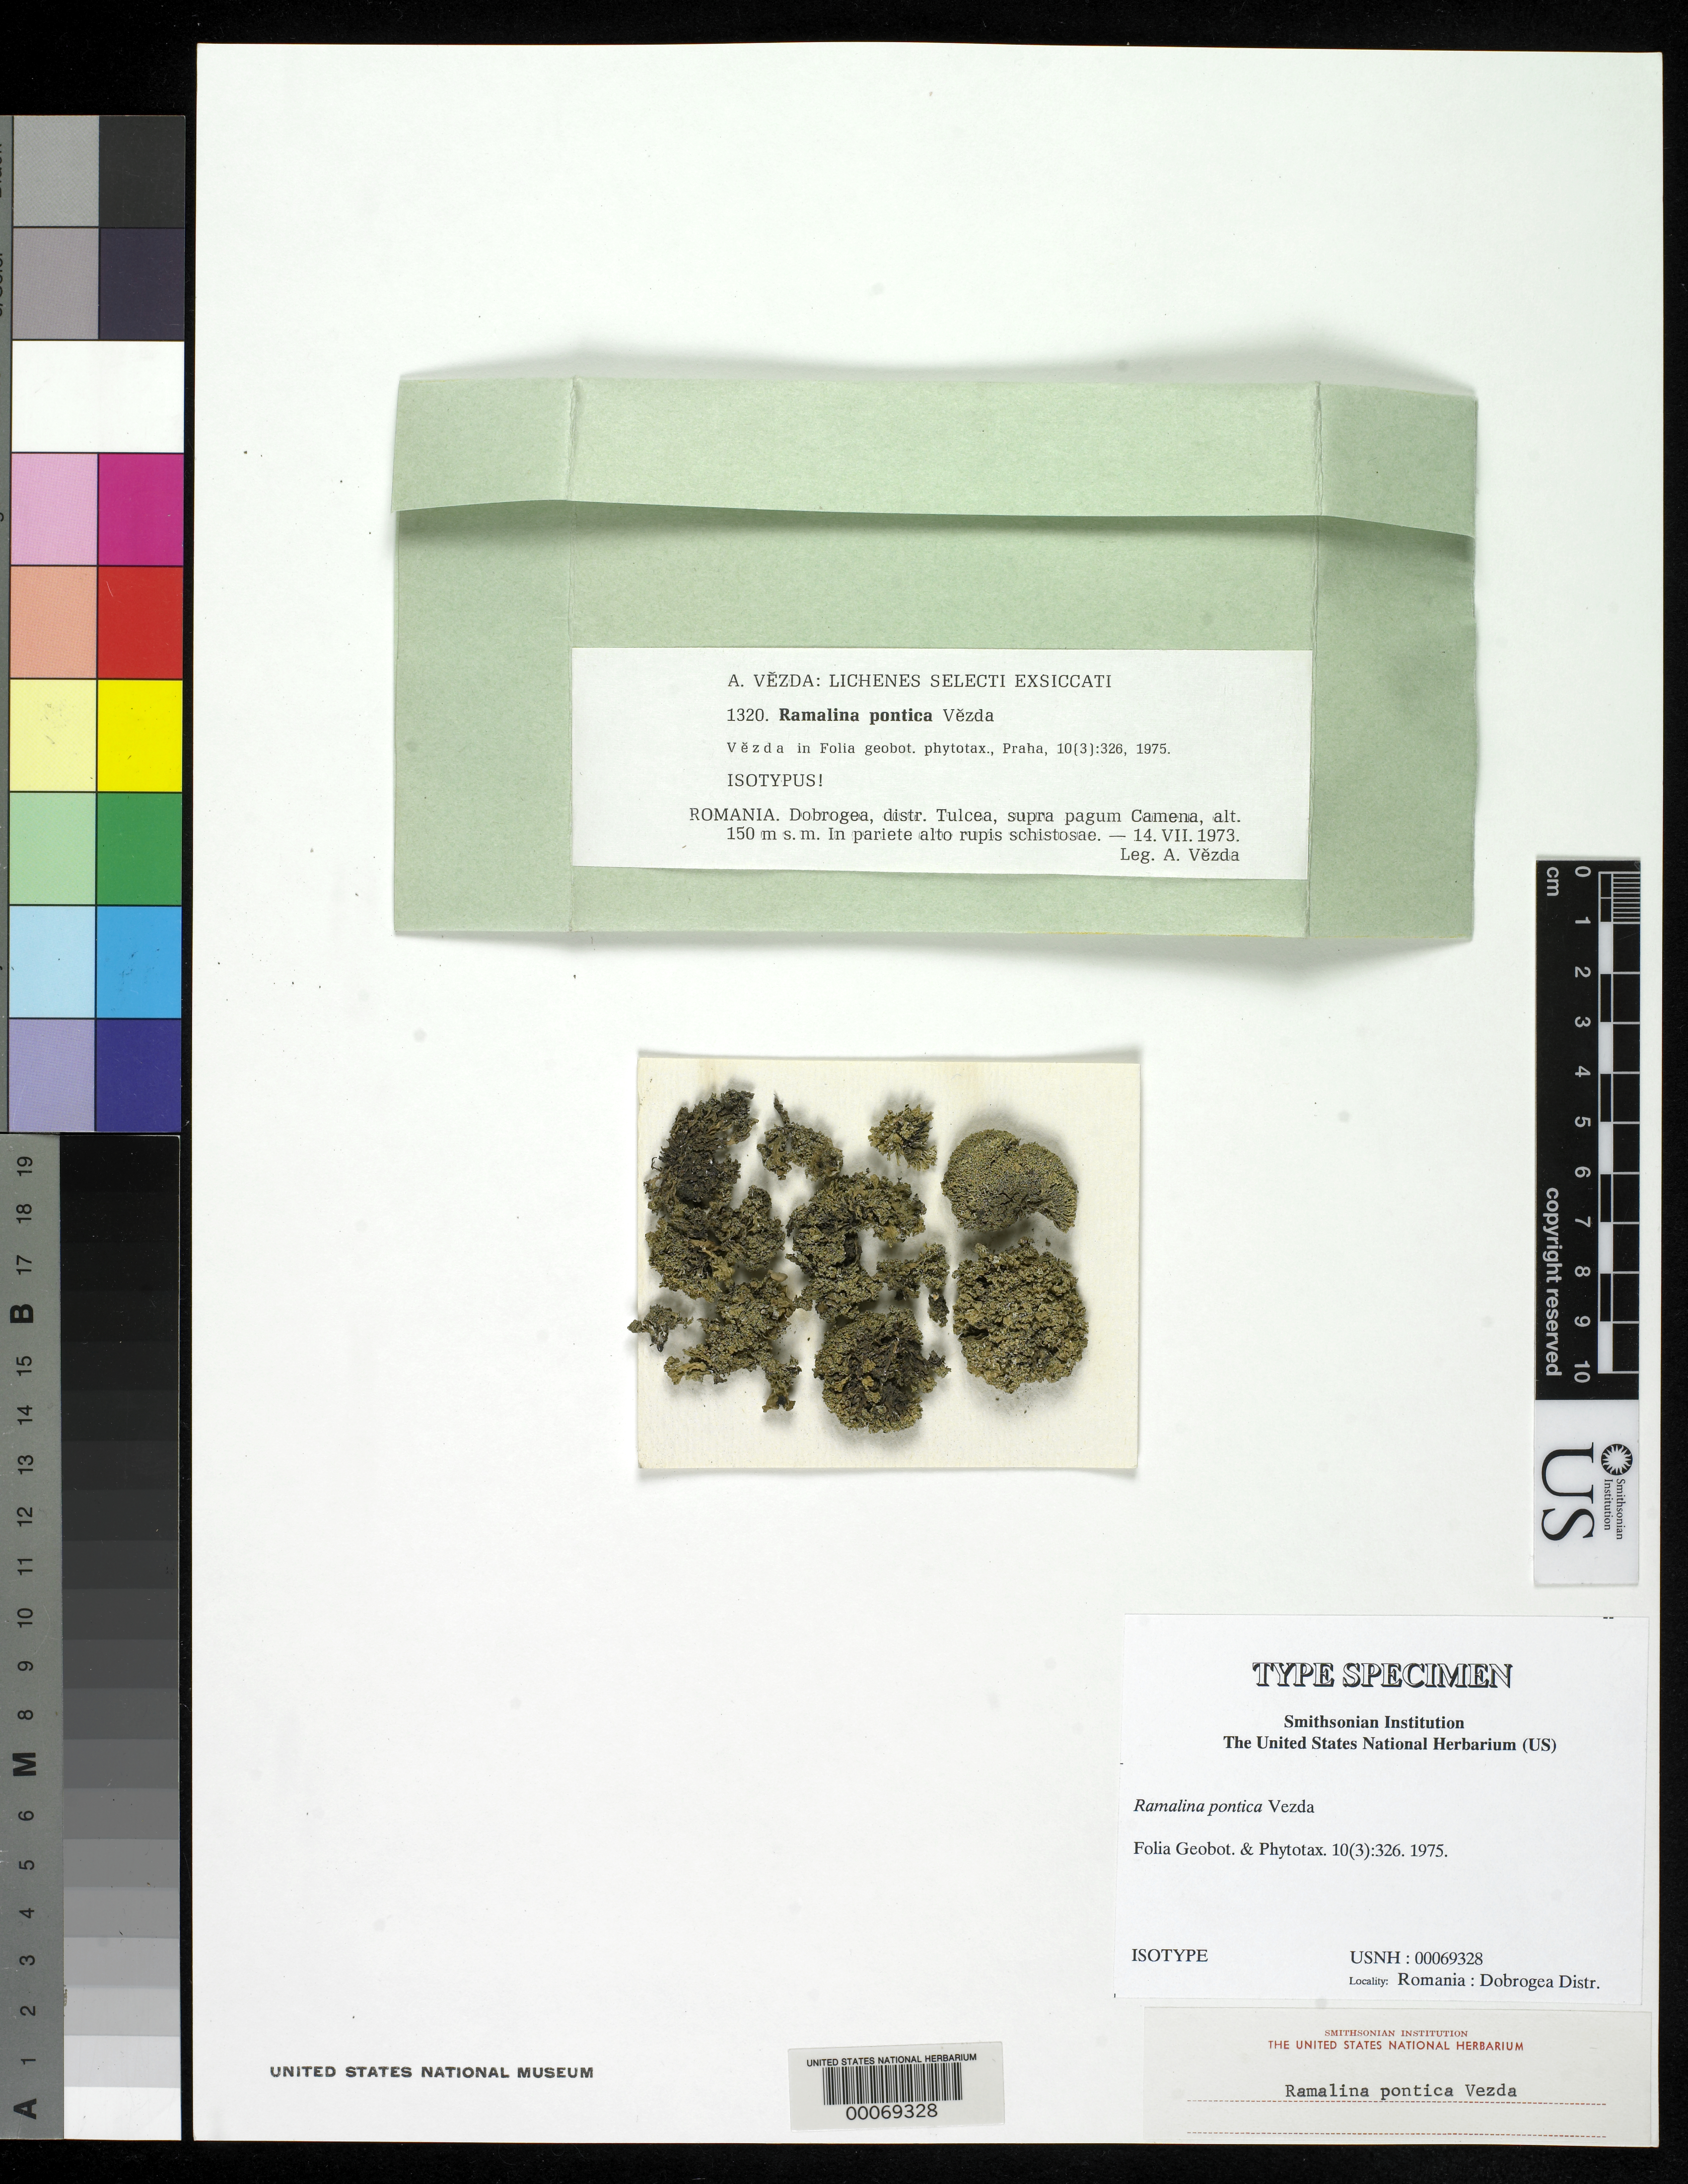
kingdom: Fungi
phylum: Ascomycota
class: Lecanoromycetes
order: Lecanorales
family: Ramalinaceae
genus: Ramalina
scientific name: Ramalina pontica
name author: Vezda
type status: Isotype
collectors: A. Vezda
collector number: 1320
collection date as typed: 14 Jul 1973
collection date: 1973-07-14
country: Romania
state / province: Tulcea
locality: Tulcea, supra pagum Camena. [Tulcea, above village/country district of Camena.]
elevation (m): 150